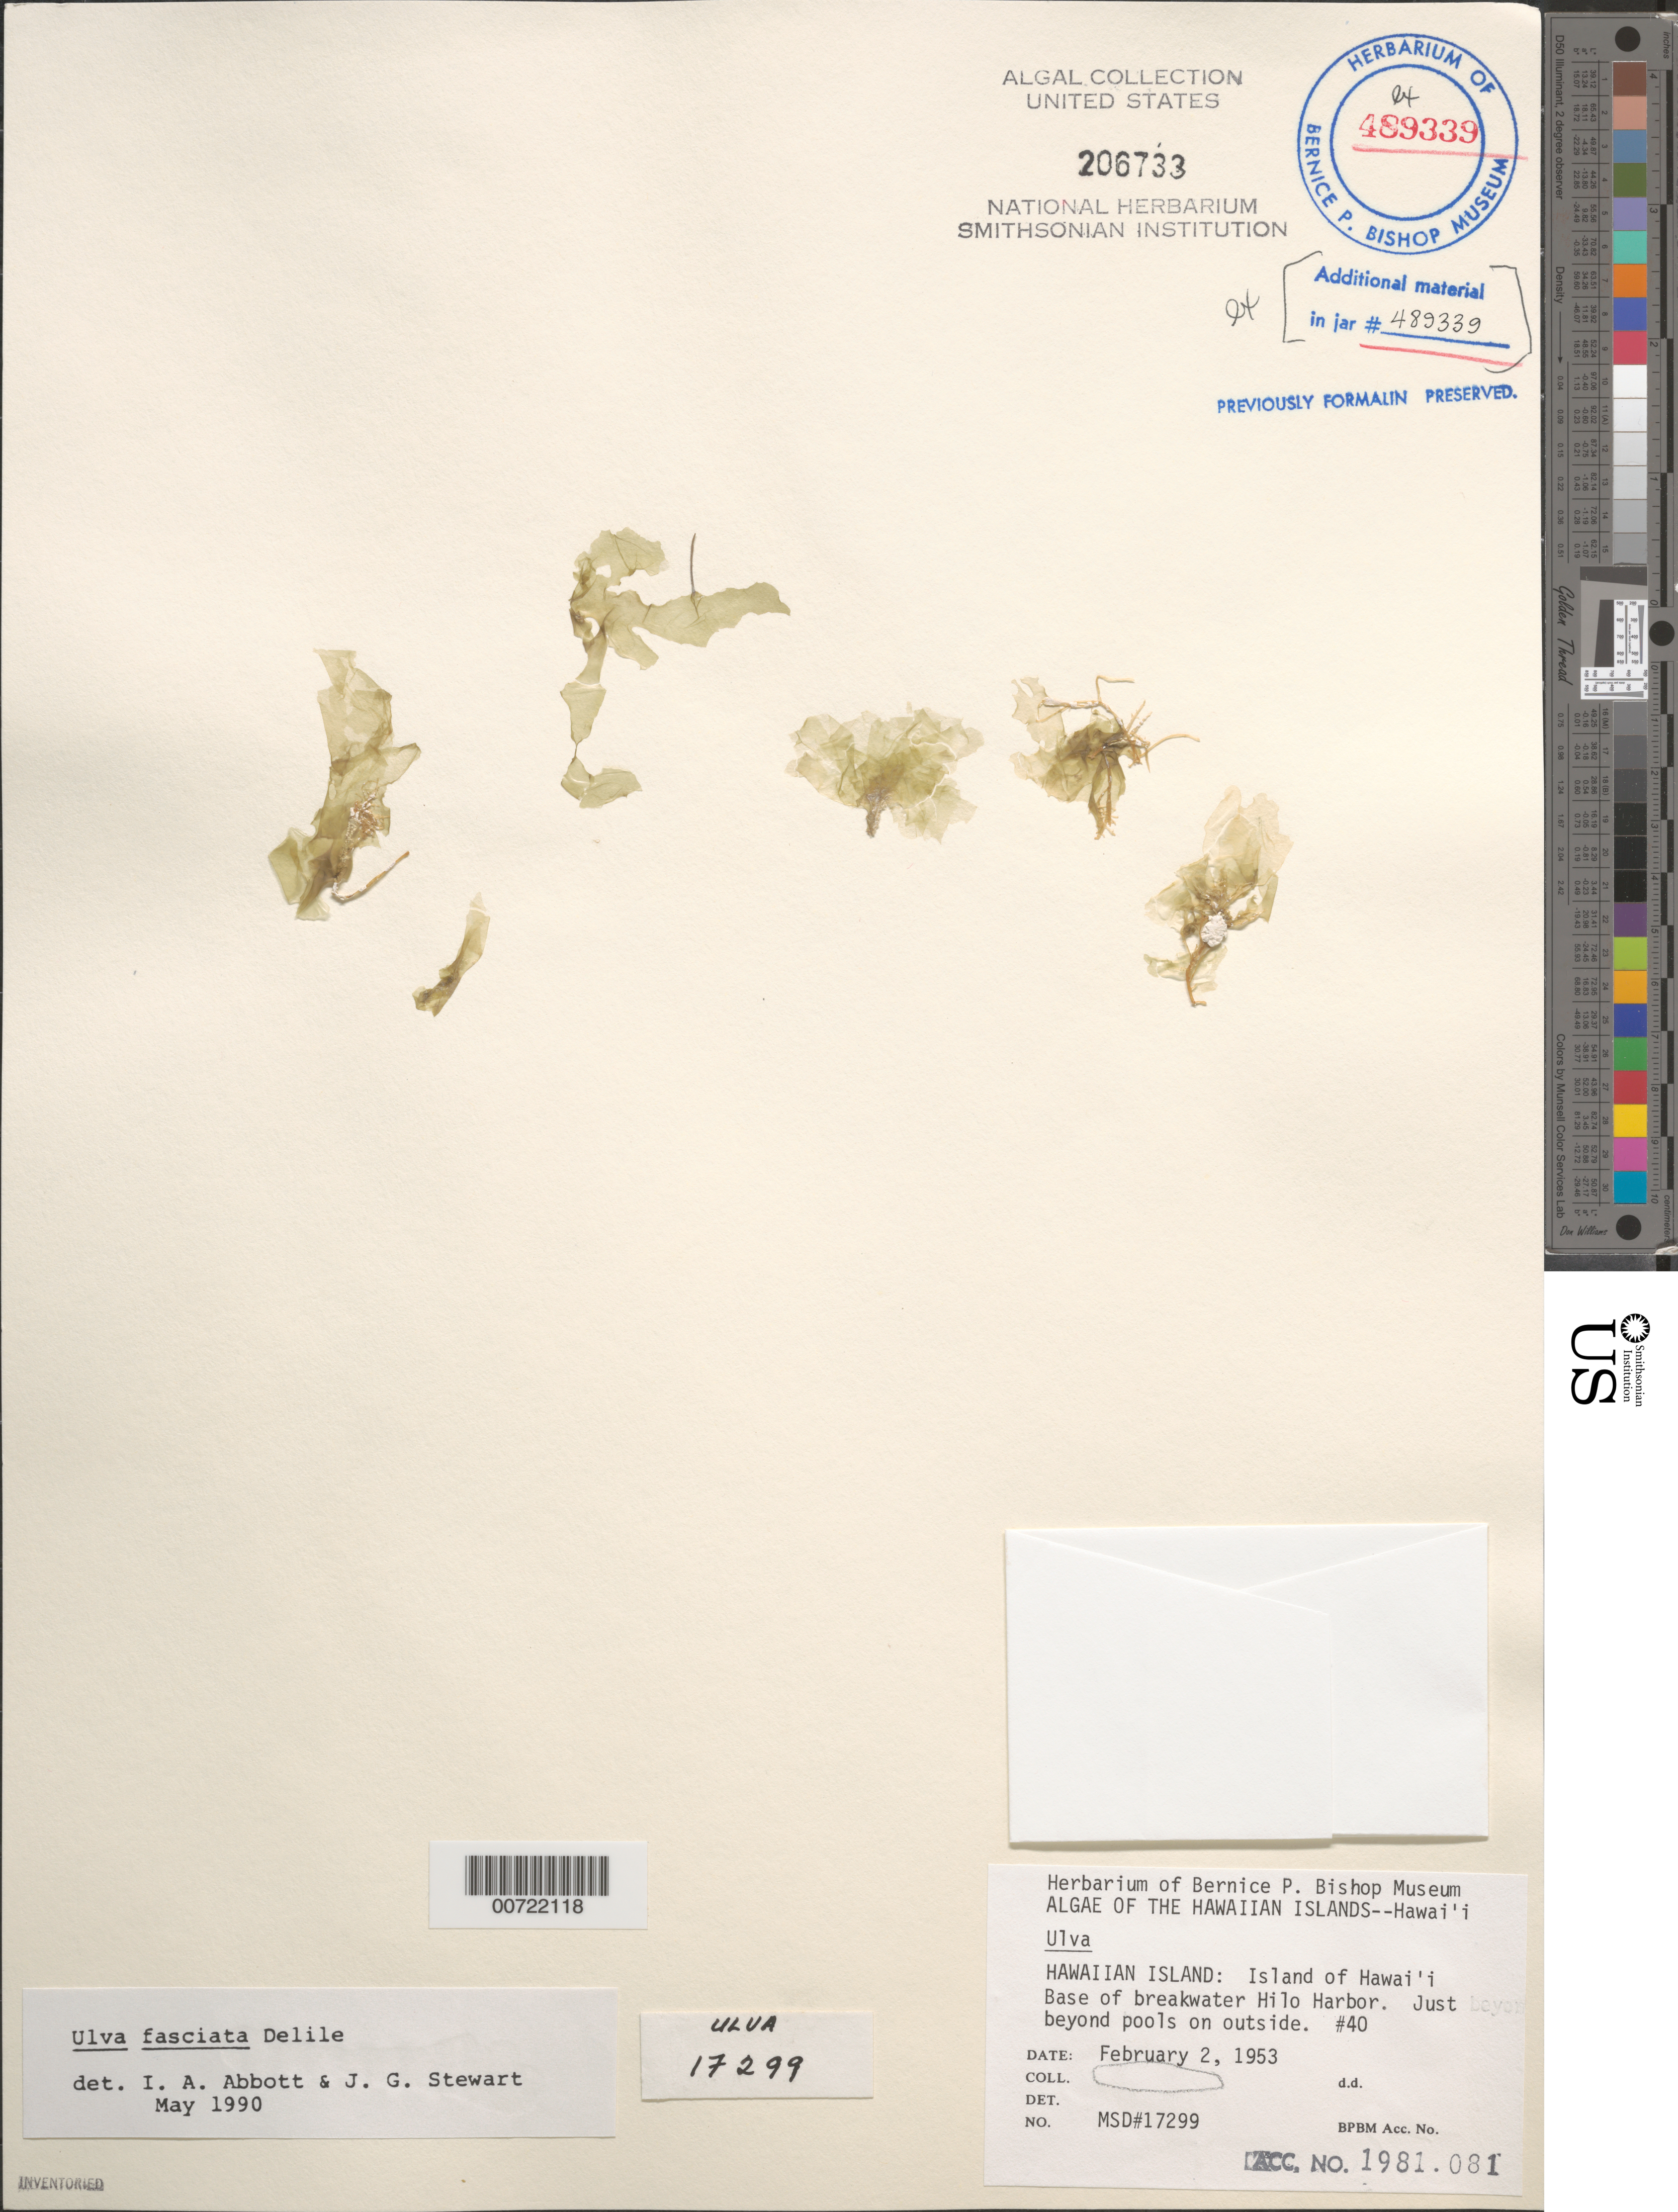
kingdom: Plantae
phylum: Chlorophyta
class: Ulvophyceae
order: Ulvales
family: Ulvaceae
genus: Ulva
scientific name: Ulva lactuca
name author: L.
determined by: Algae name updating Project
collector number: MSD 17299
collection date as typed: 02 Feb 1953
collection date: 1953-02-02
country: United States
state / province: Hawaii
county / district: Hawaii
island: Hawaii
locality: Hilo Harbor, Hilo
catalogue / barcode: US 206733